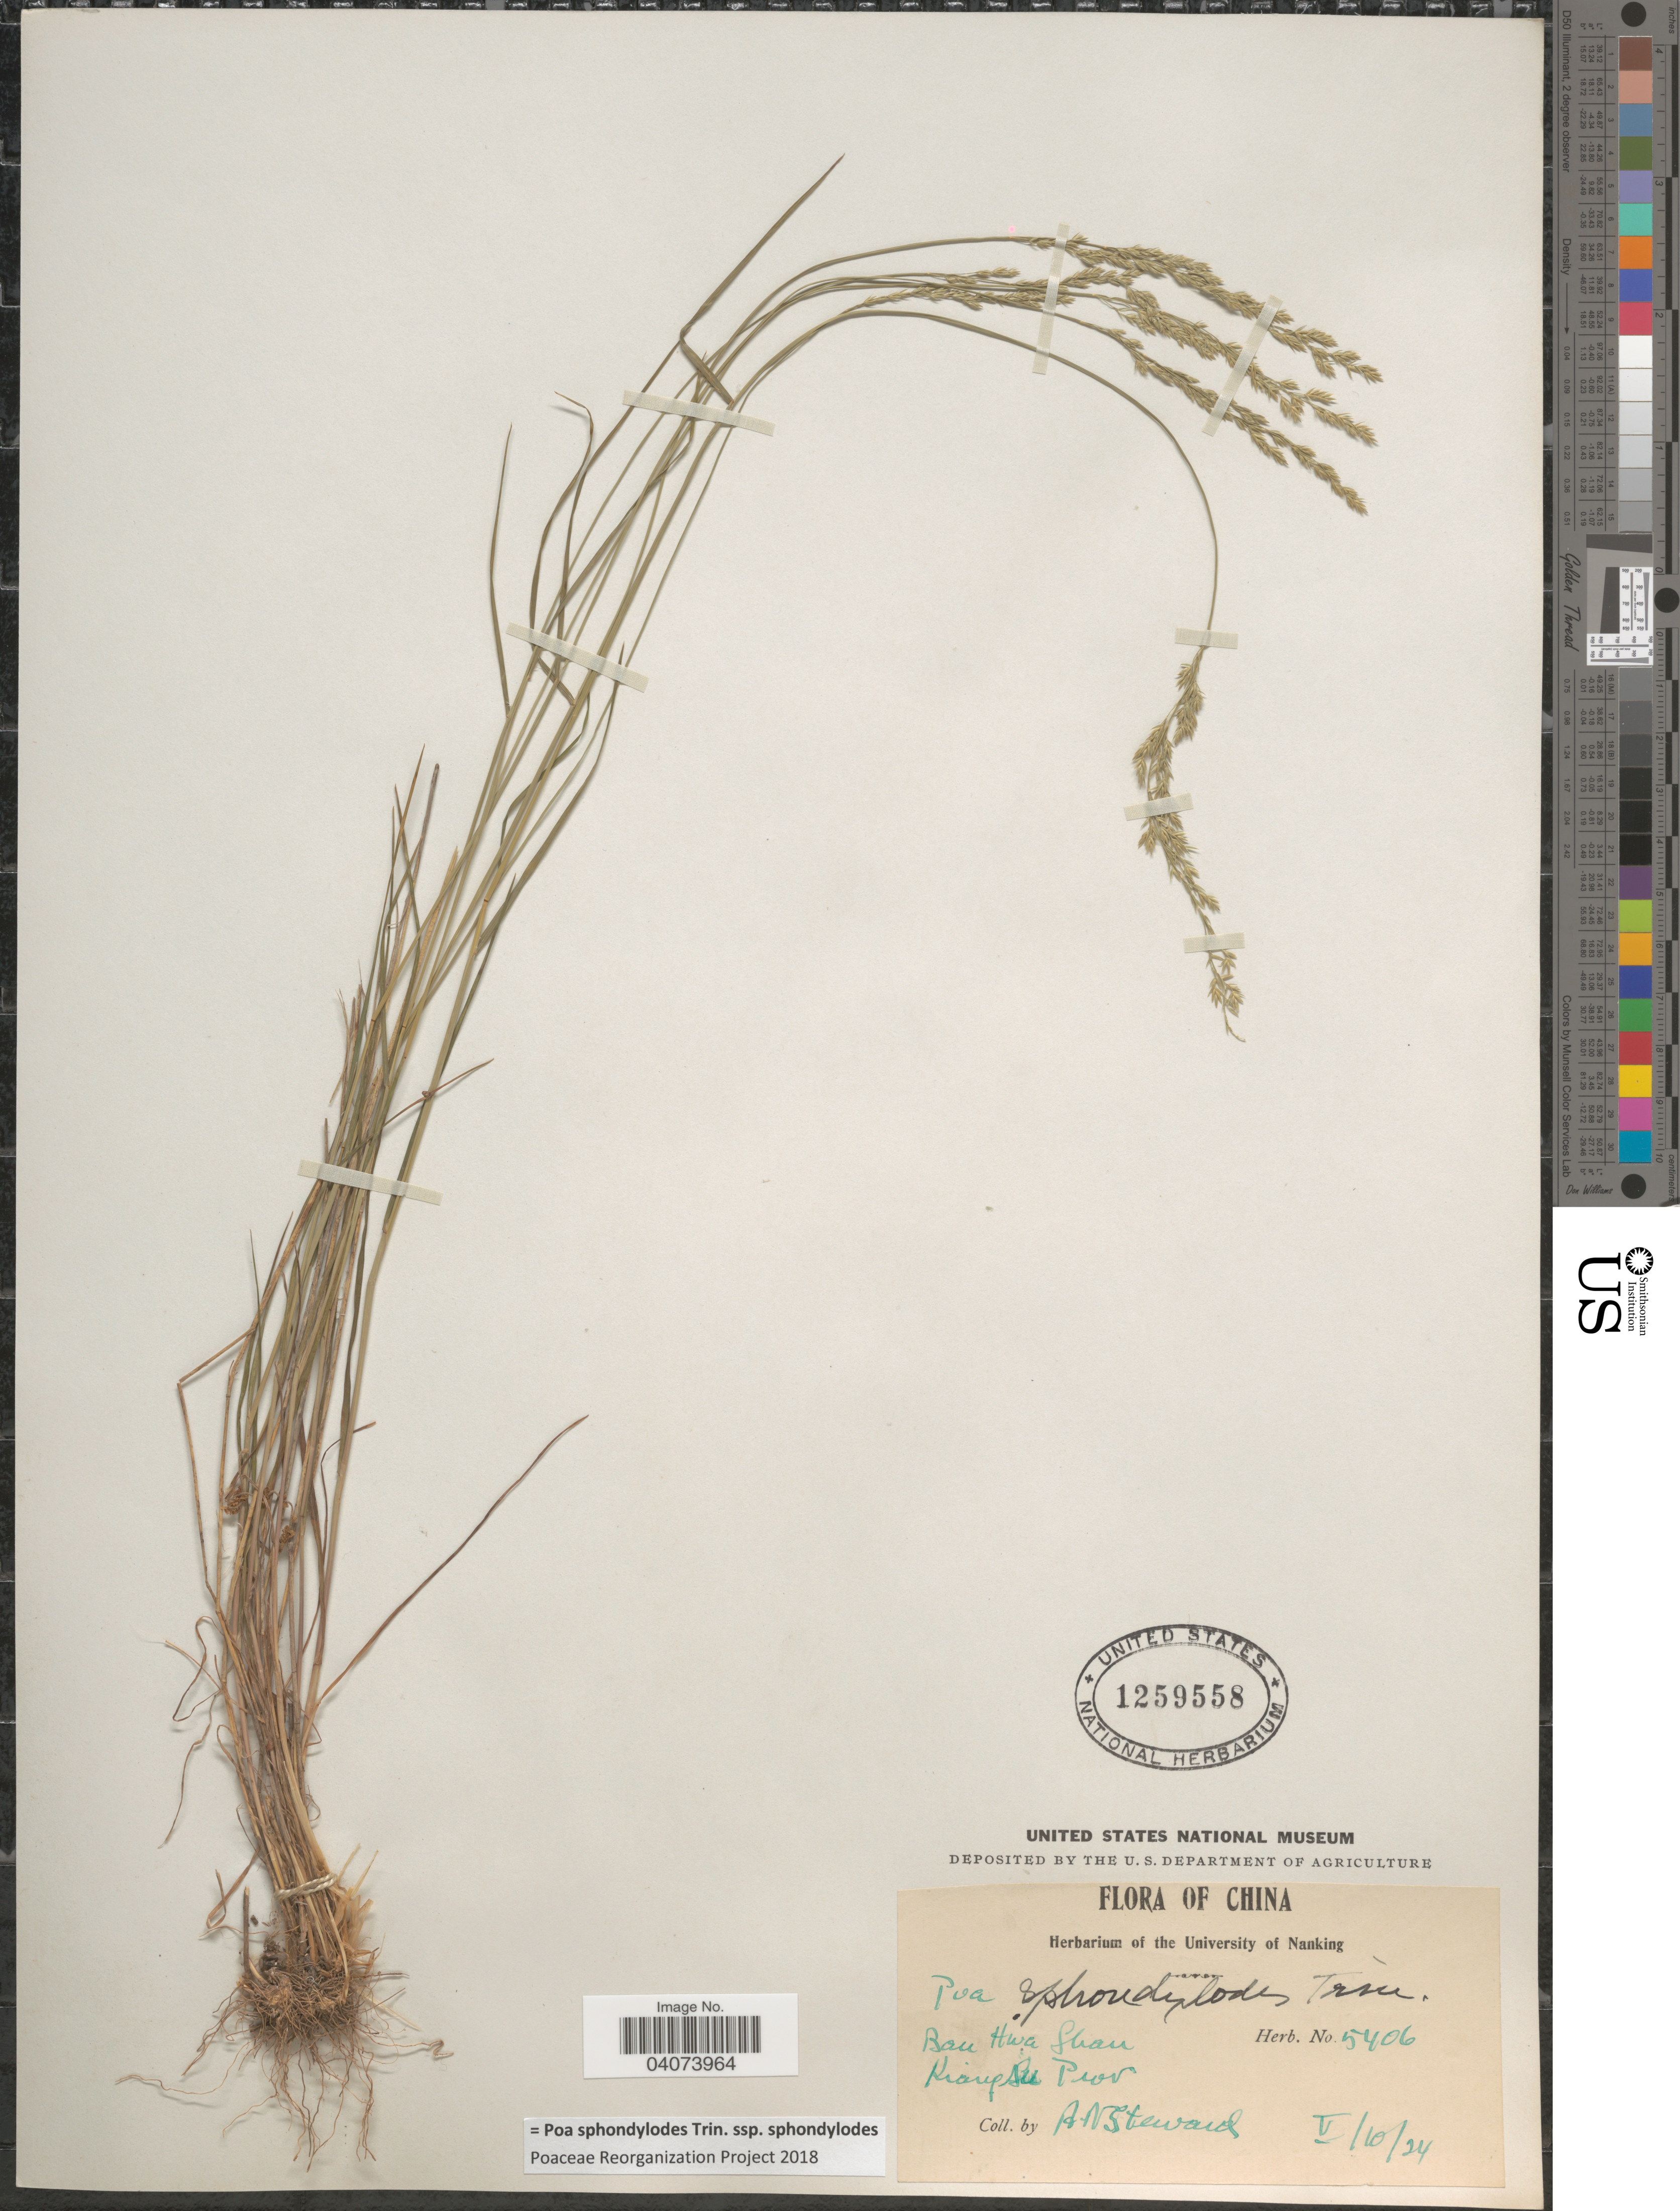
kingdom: Plantae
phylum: Tracheophyta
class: Liliopsida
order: Poales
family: Poaceae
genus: Poa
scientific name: Poa sphondylodes subsp. sphondylodes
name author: Trin.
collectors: A. N. Steward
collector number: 5406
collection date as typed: Transcribed d/m/y: 10/5/24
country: China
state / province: Jiangsu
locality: Bau Hwa Shan. Kiangsu Prov.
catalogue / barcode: US 1259558